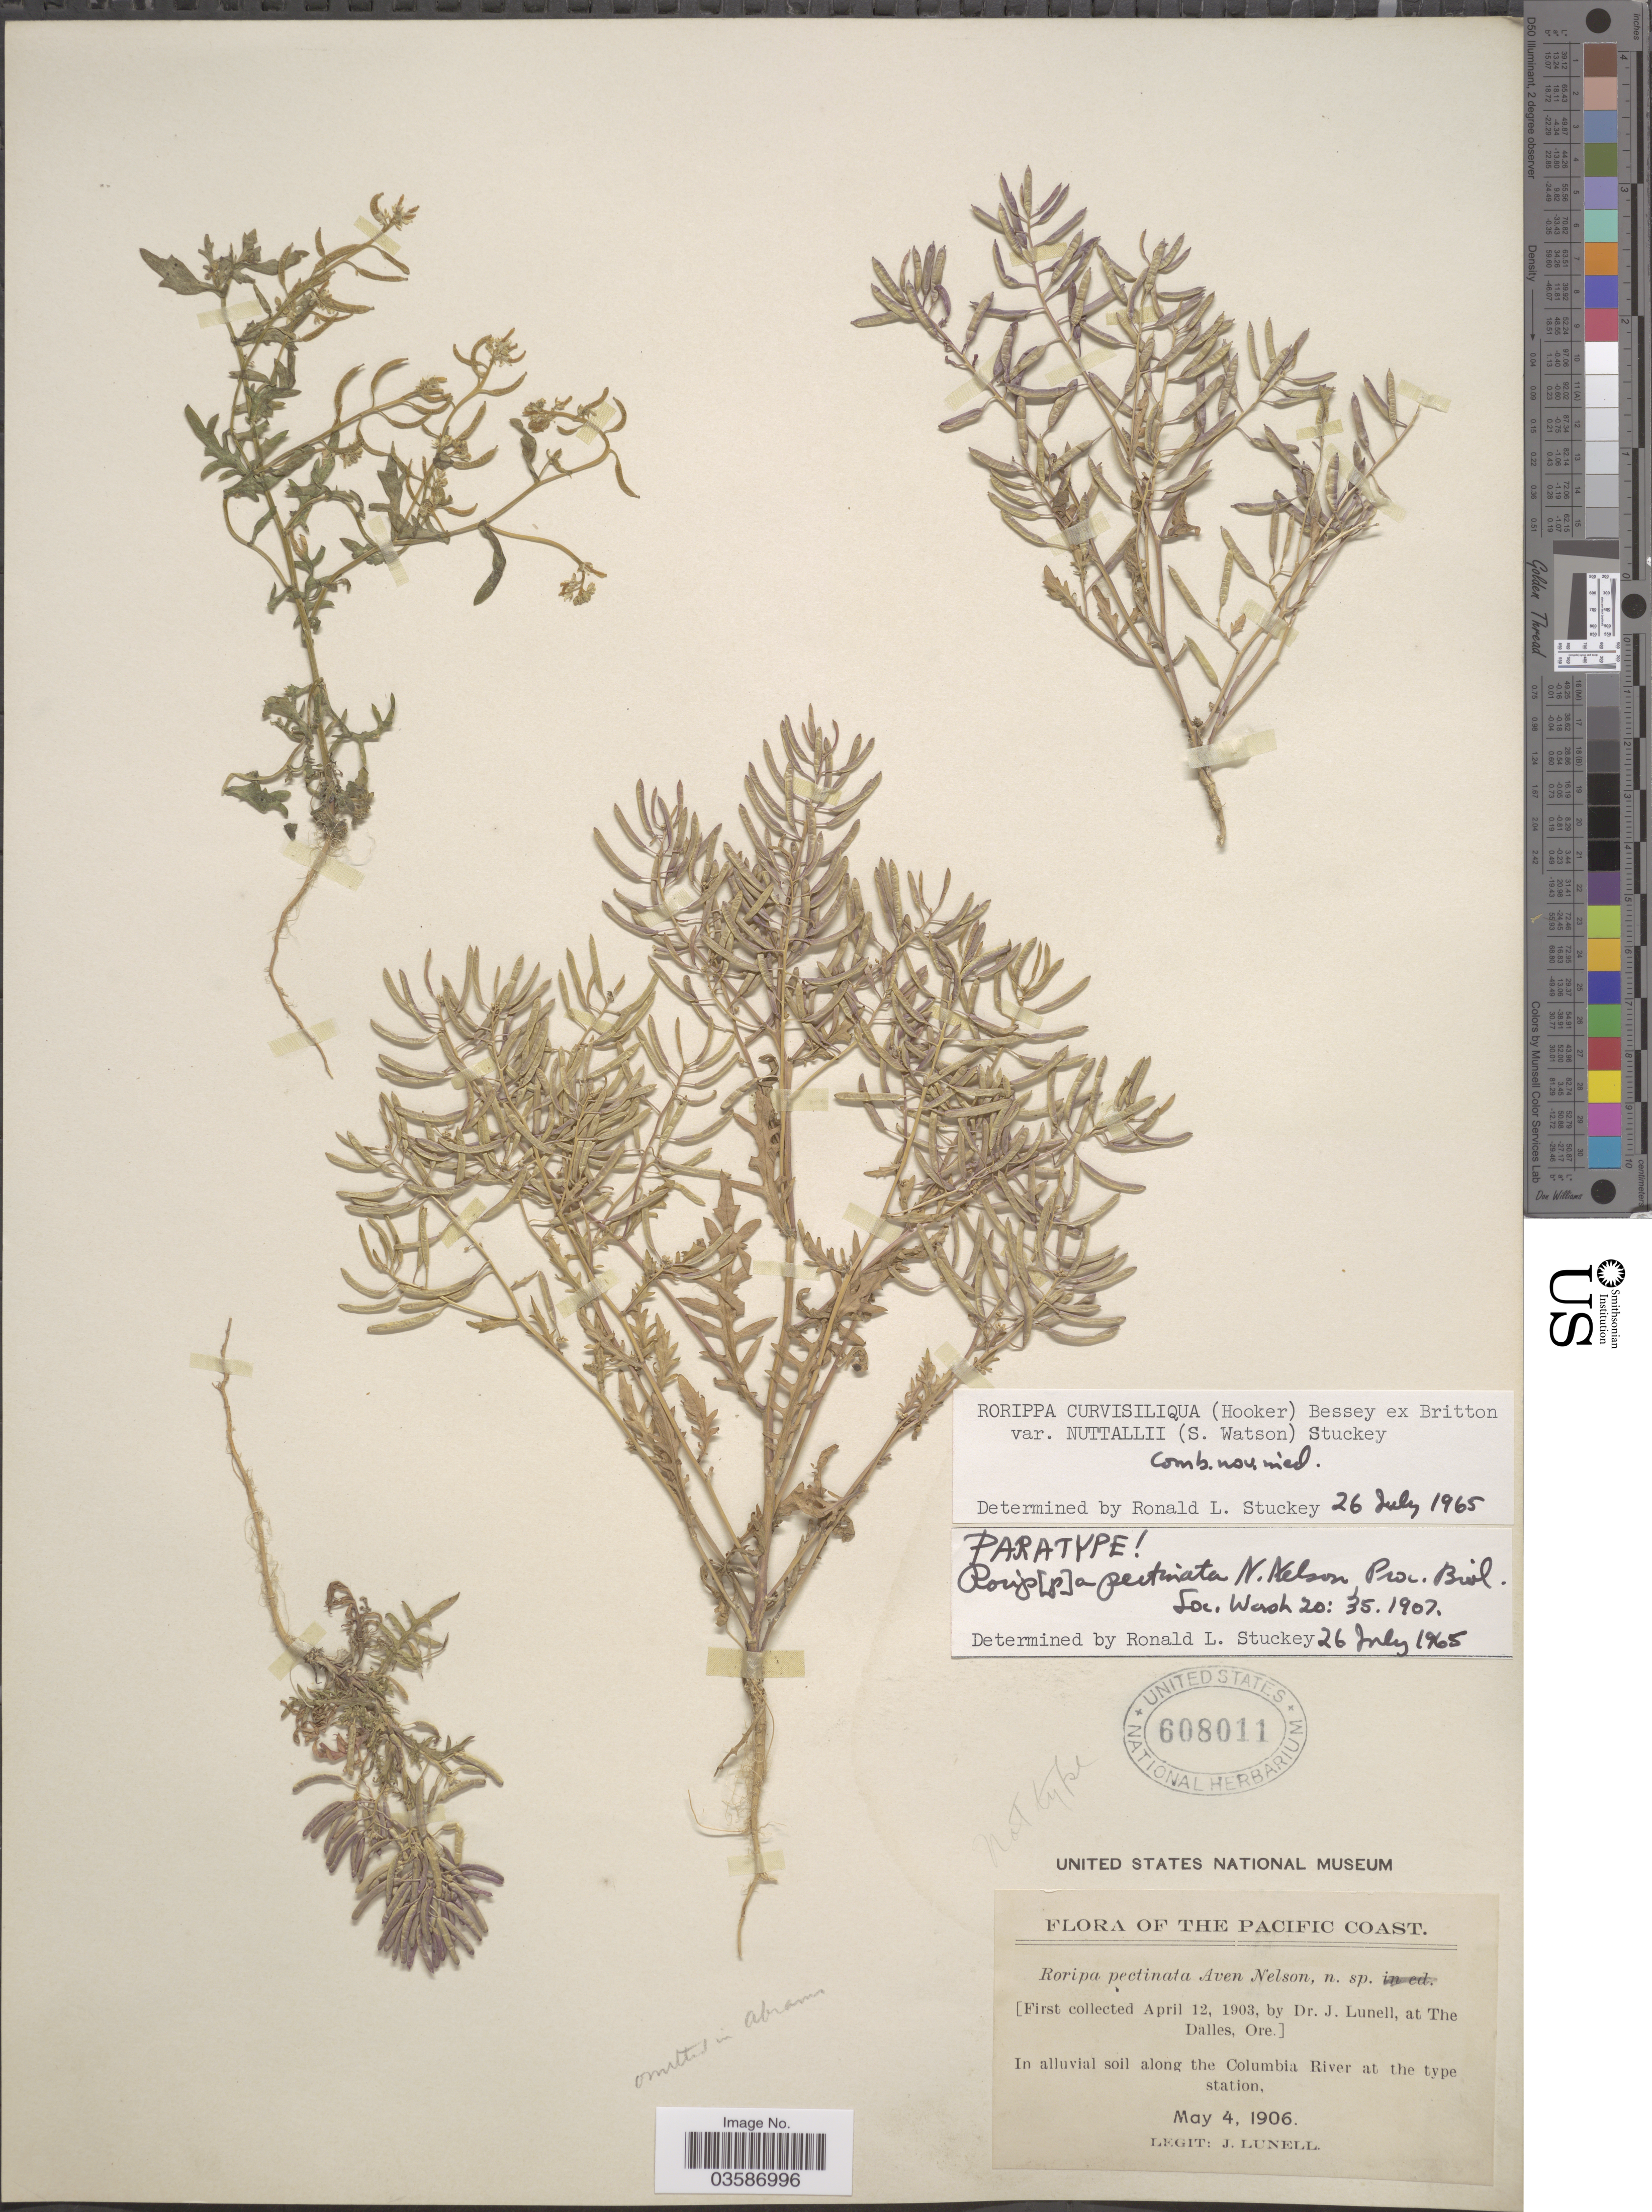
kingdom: Plantae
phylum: Tracheophyta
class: Magnoliopsida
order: Brassicales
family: Brassicaceae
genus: Rorippa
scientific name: Rorippa curvisiliqua var. nuttallii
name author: (S. Watson) Stuckey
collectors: J. Lunell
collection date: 1906-05-04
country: United States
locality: The Pacific Coast. Along the Columbia River at the type station.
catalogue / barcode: US 608011